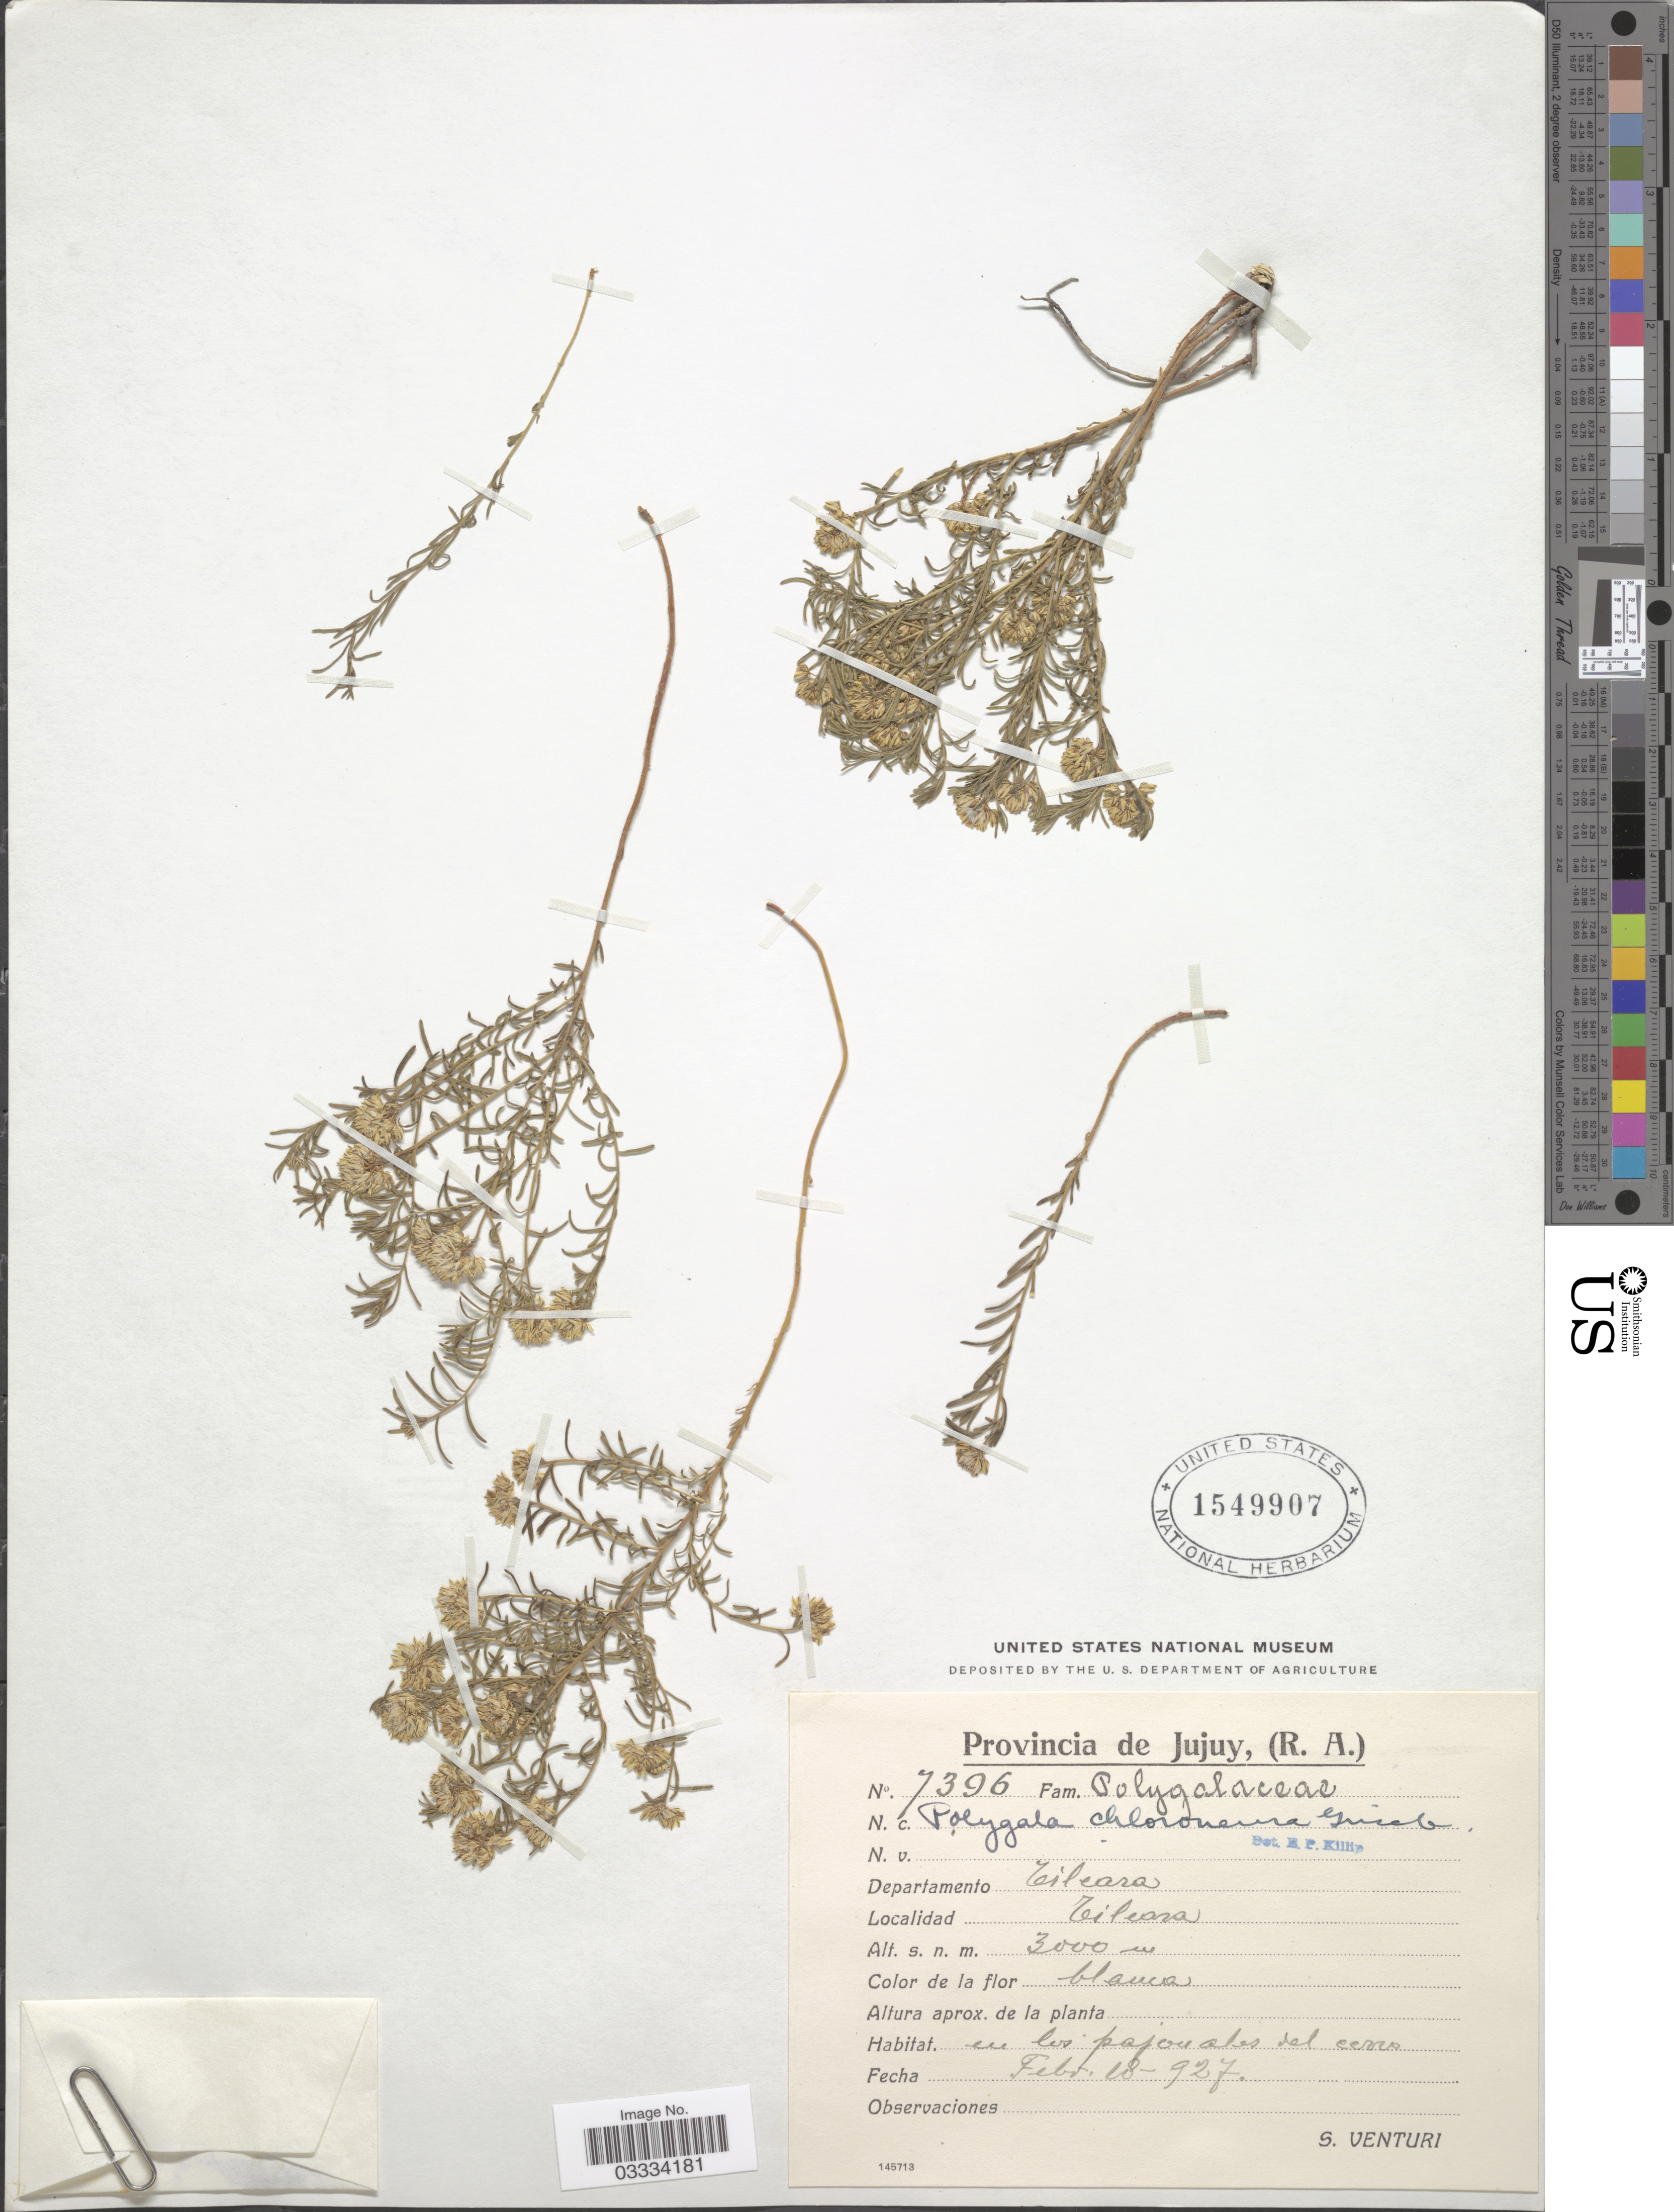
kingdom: Plantae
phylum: Tracheophyta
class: Magnoliopsida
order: Fabales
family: Polygalaceae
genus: Polygala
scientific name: Polygala subandina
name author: Phil.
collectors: S. Venturi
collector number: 7396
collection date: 1927-02-18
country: Argentina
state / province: Jujuy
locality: Departamento Tilcara, Tilcara.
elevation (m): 3000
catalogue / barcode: US 1549907